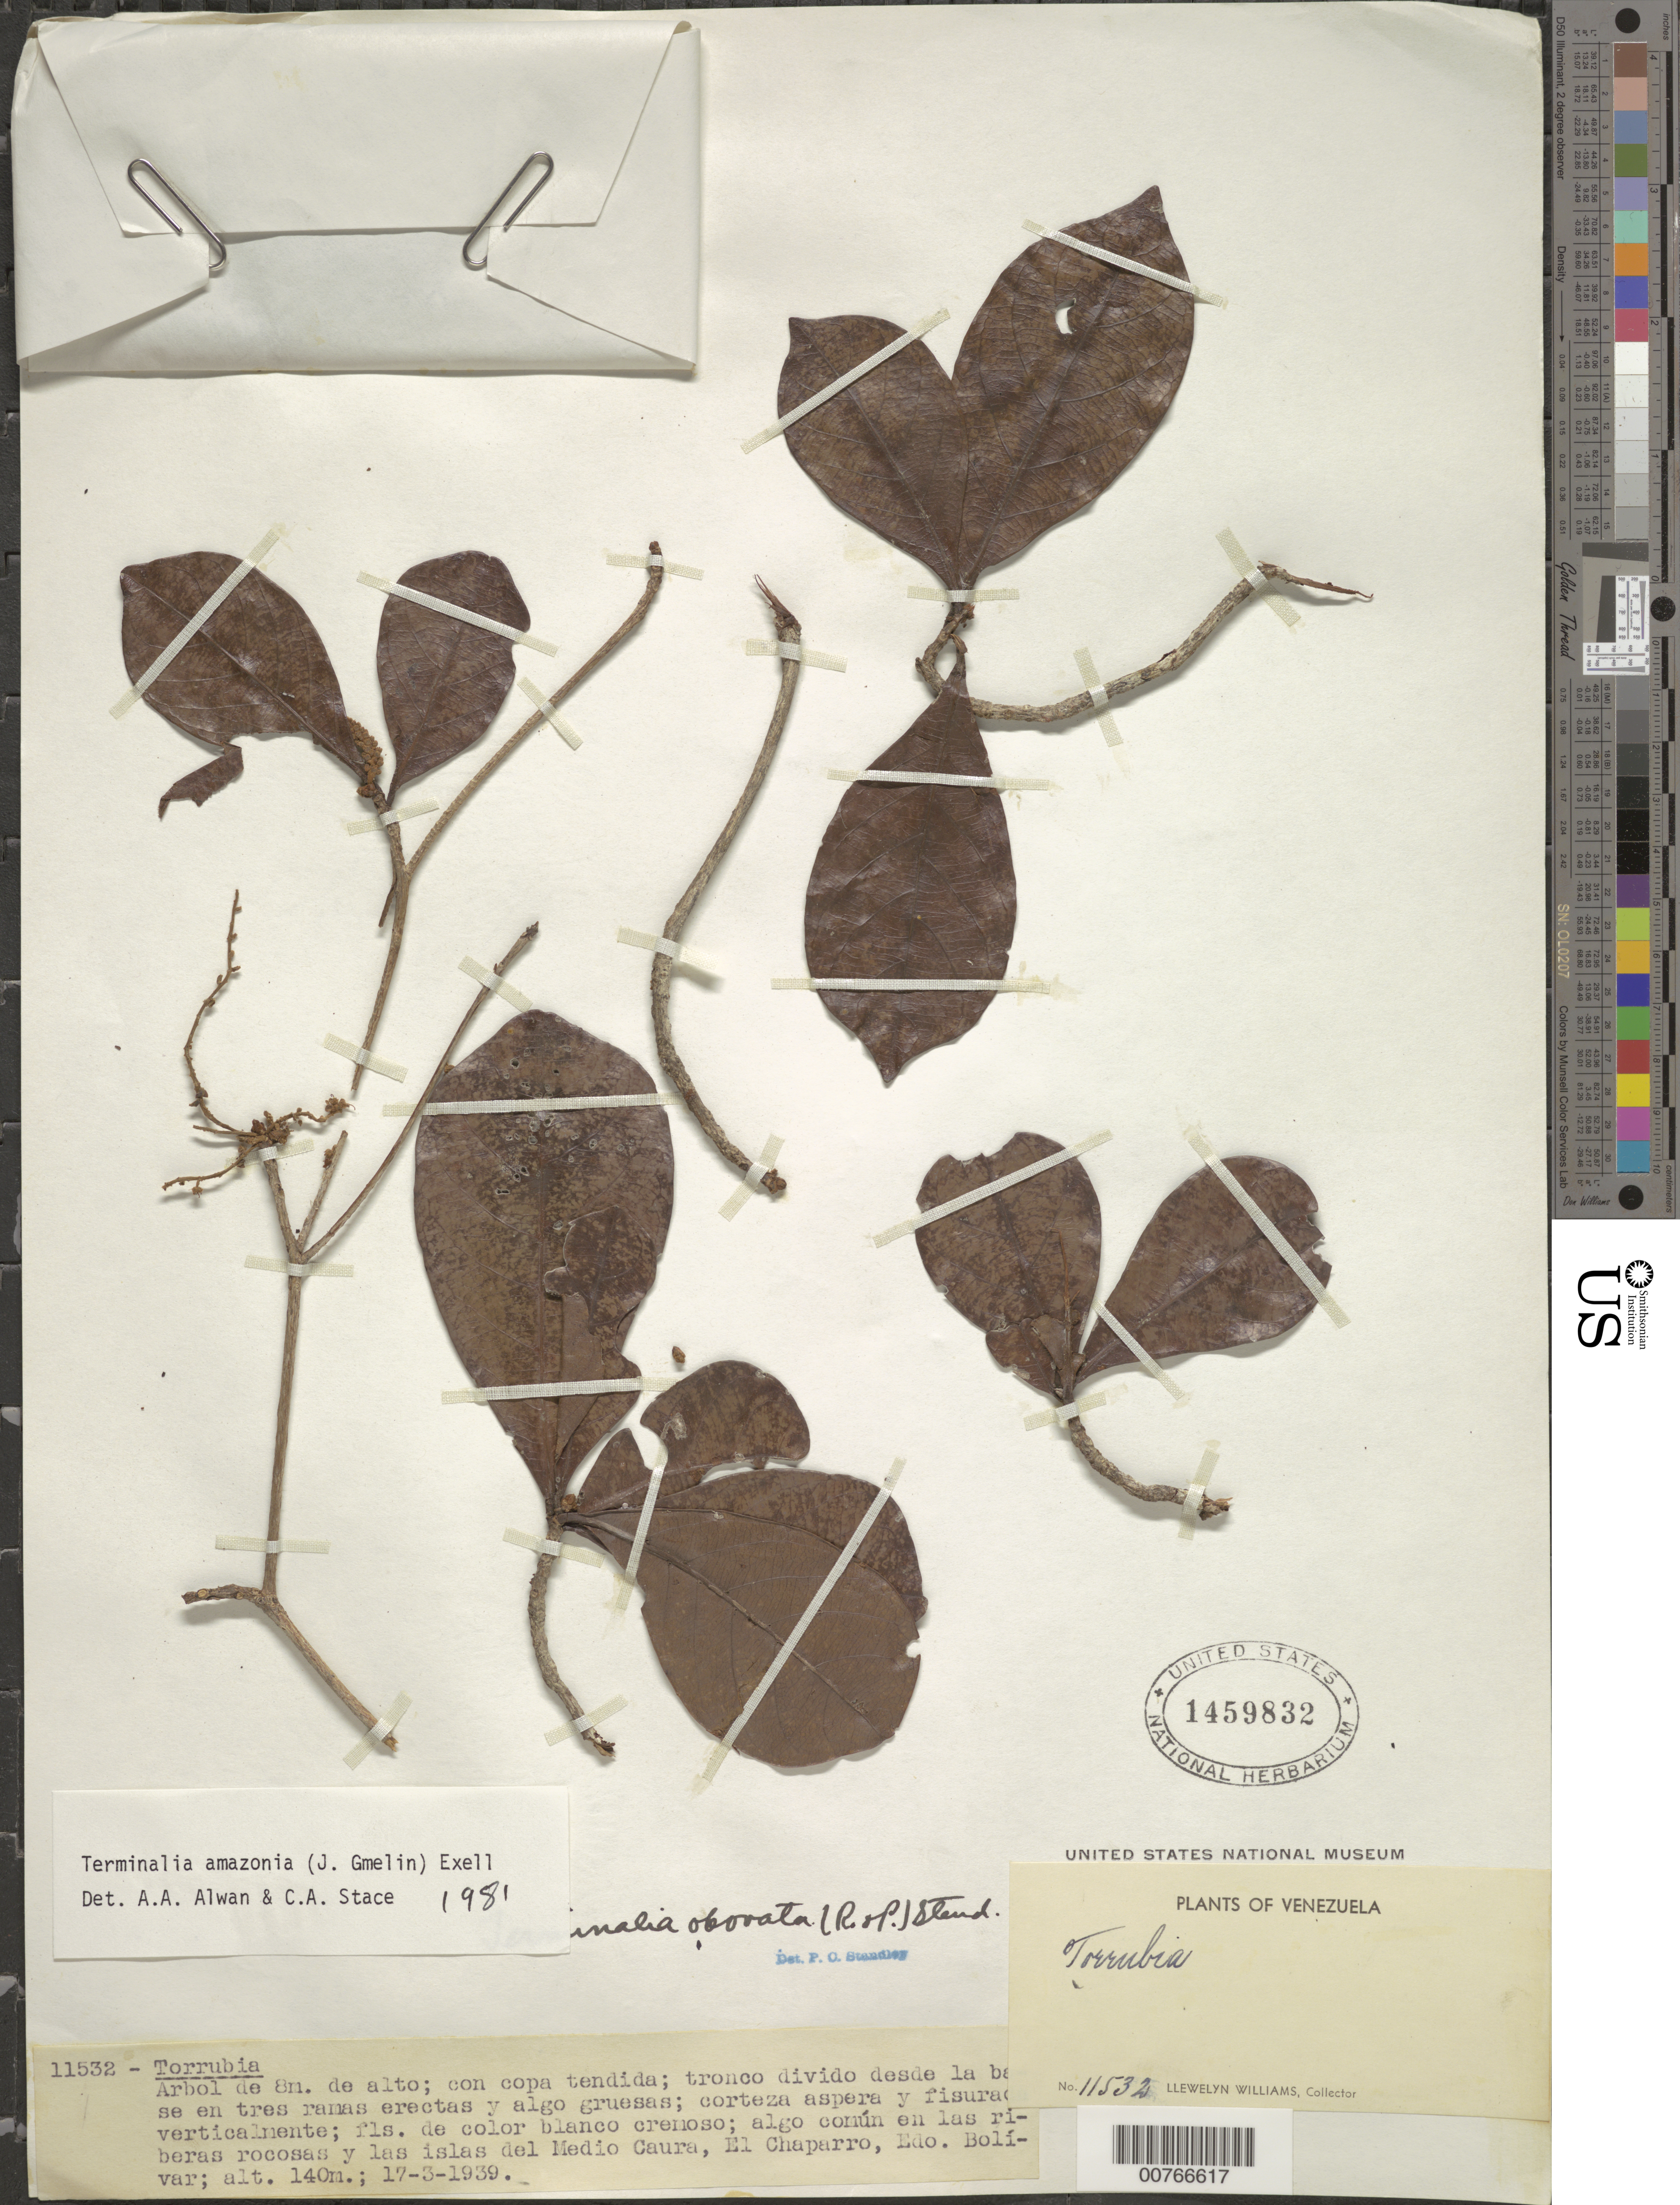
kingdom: Plantae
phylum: Tracheophyta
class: Magnoliopsida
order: Myrtales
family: Combretaceae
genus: Terminalia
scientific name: Terminalia amazonia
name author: (J.F. Gmel.) Exell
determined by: Alwan, A. R.; Stace, C. A.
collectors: Ll. Williams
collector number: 11532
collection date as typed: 17-Mar-39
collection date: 1939-03-17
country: Venezuela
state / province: Bolívar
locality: El Chaparro, Medio Caura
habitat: Riberas rocosas e islas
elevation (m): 140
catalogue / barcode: US 1459832